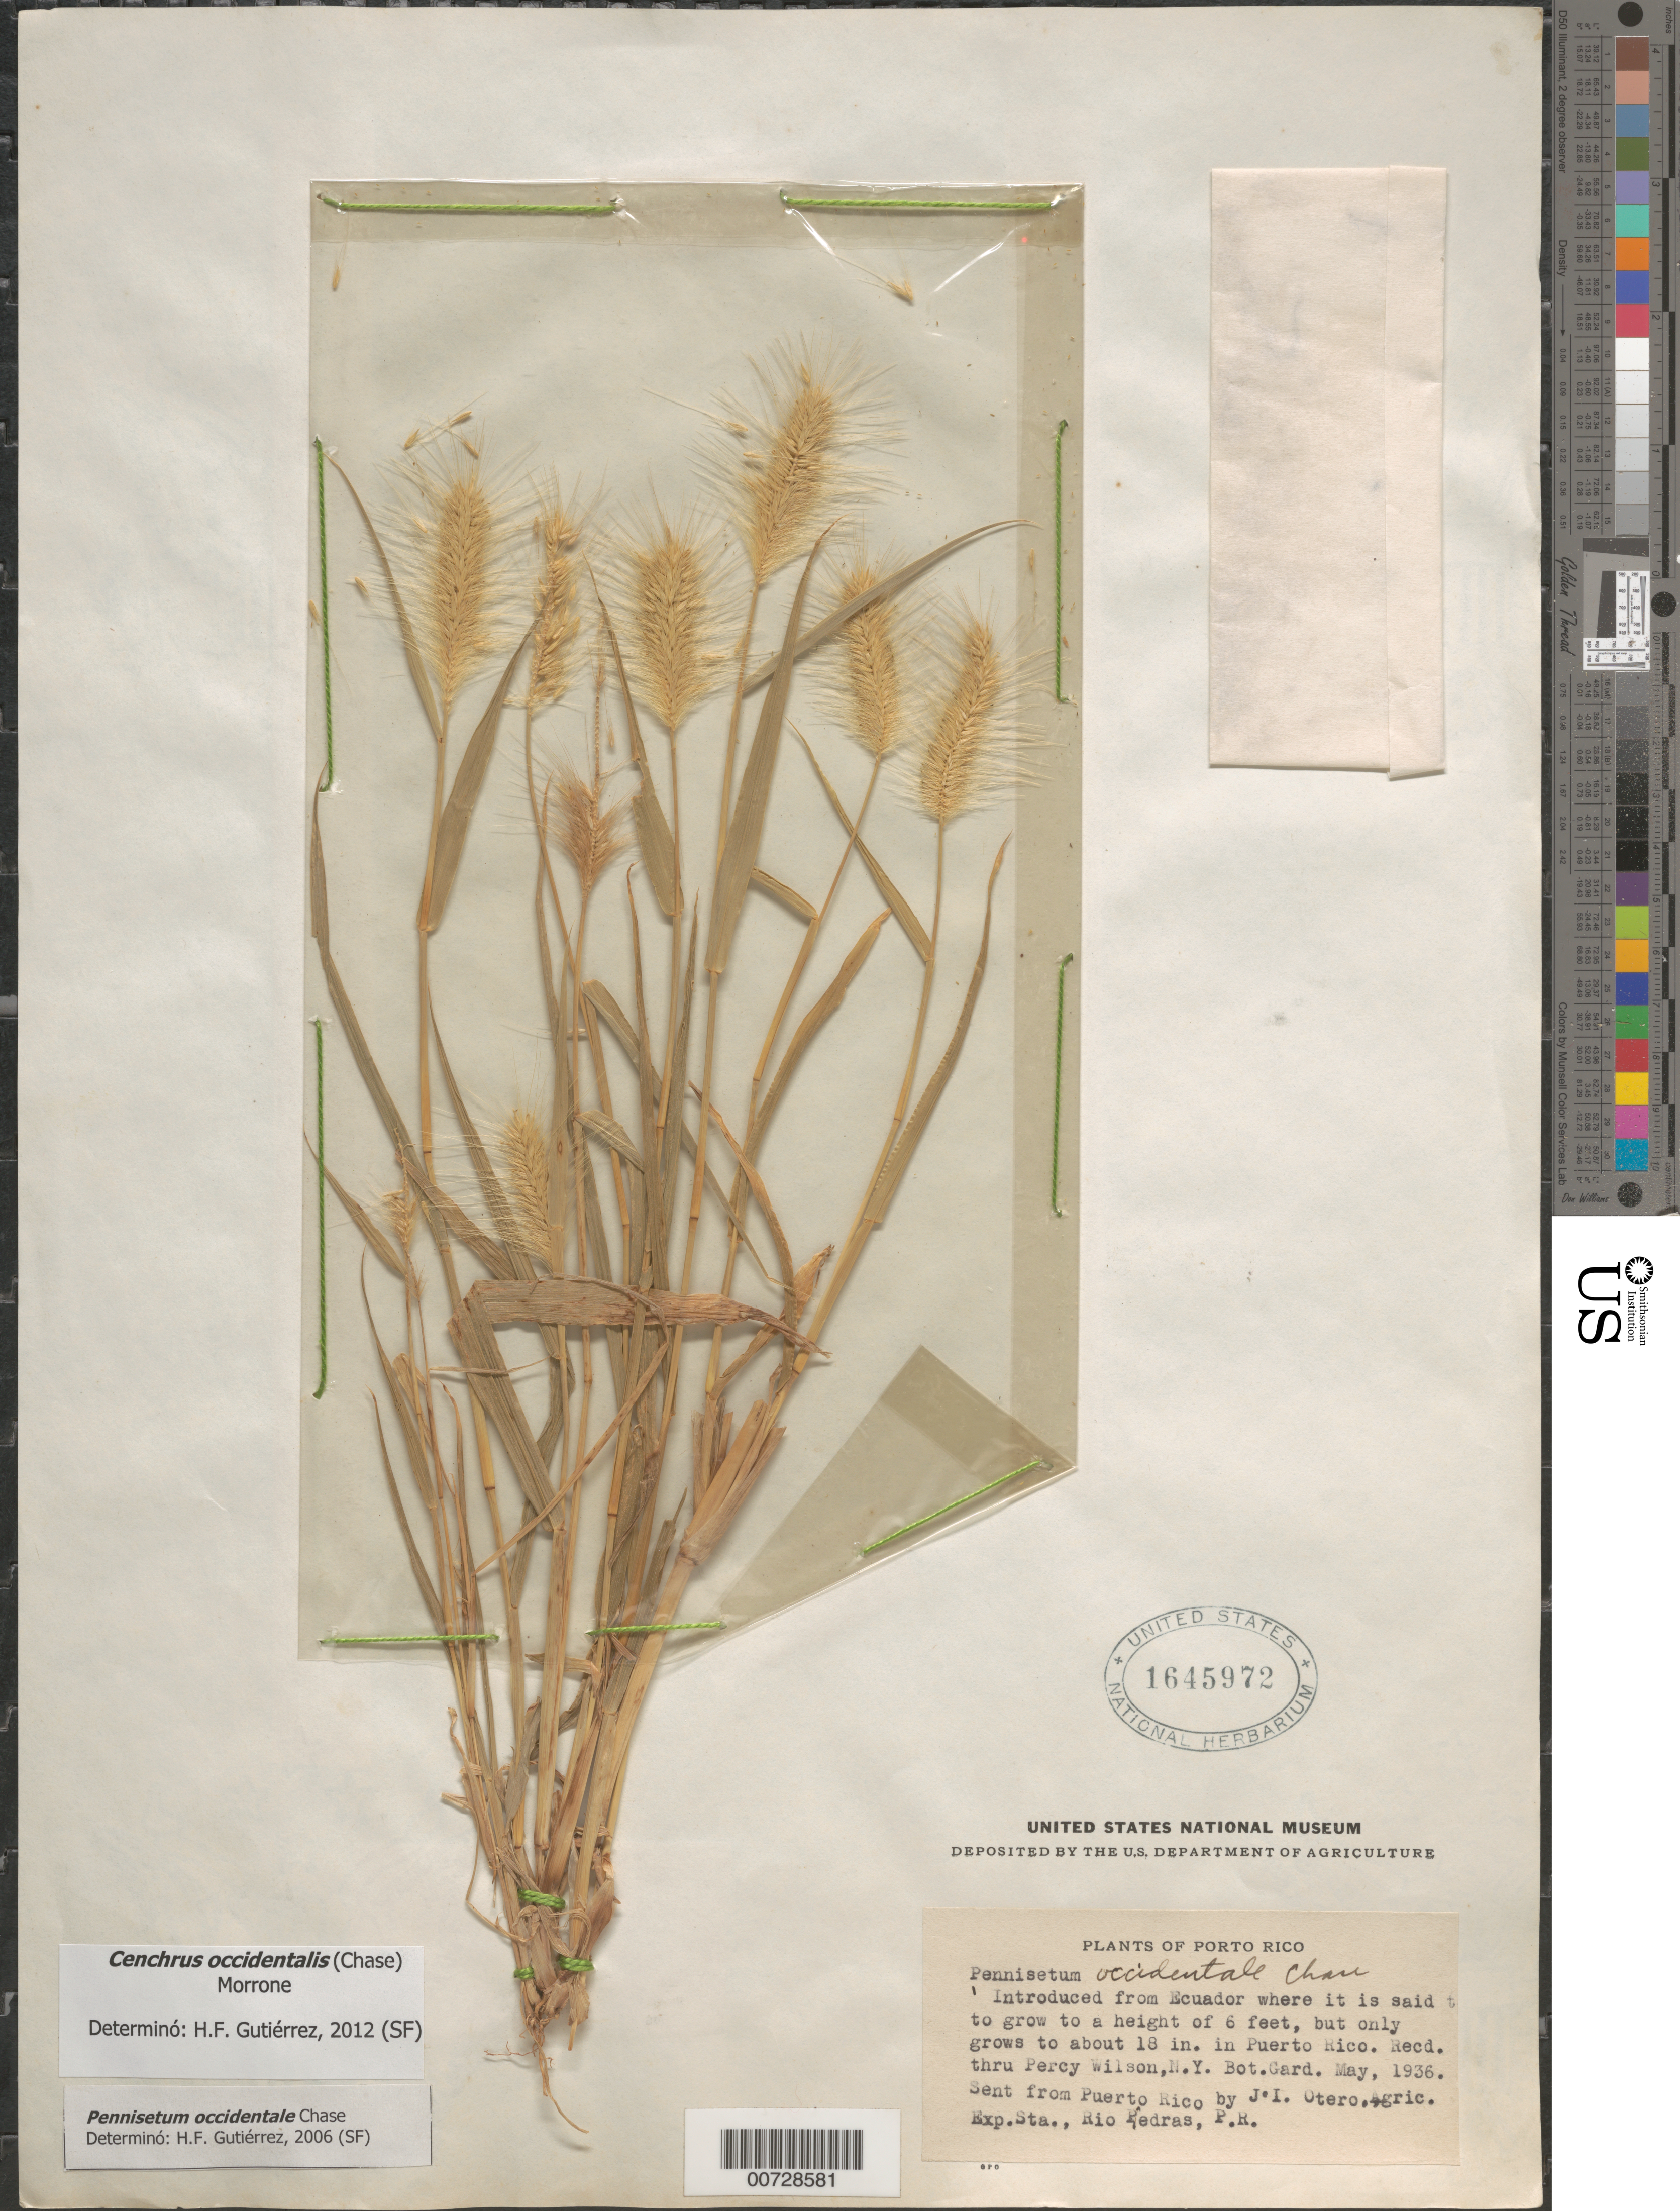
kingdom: Plantae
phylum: Tracheophyta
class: Liliopsida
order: Poales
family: Poaceae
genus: Cenchrus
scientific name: Cenchrus occidentalis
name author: (Chase) Morrone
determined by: Gutiérrez, H. F.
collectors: J. Otero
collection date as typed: May 1936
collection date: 1936-05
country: Puerto Rico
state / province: San Juan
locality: Agric. Exp. Station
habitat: Exp. Station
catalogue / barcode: US 1645972